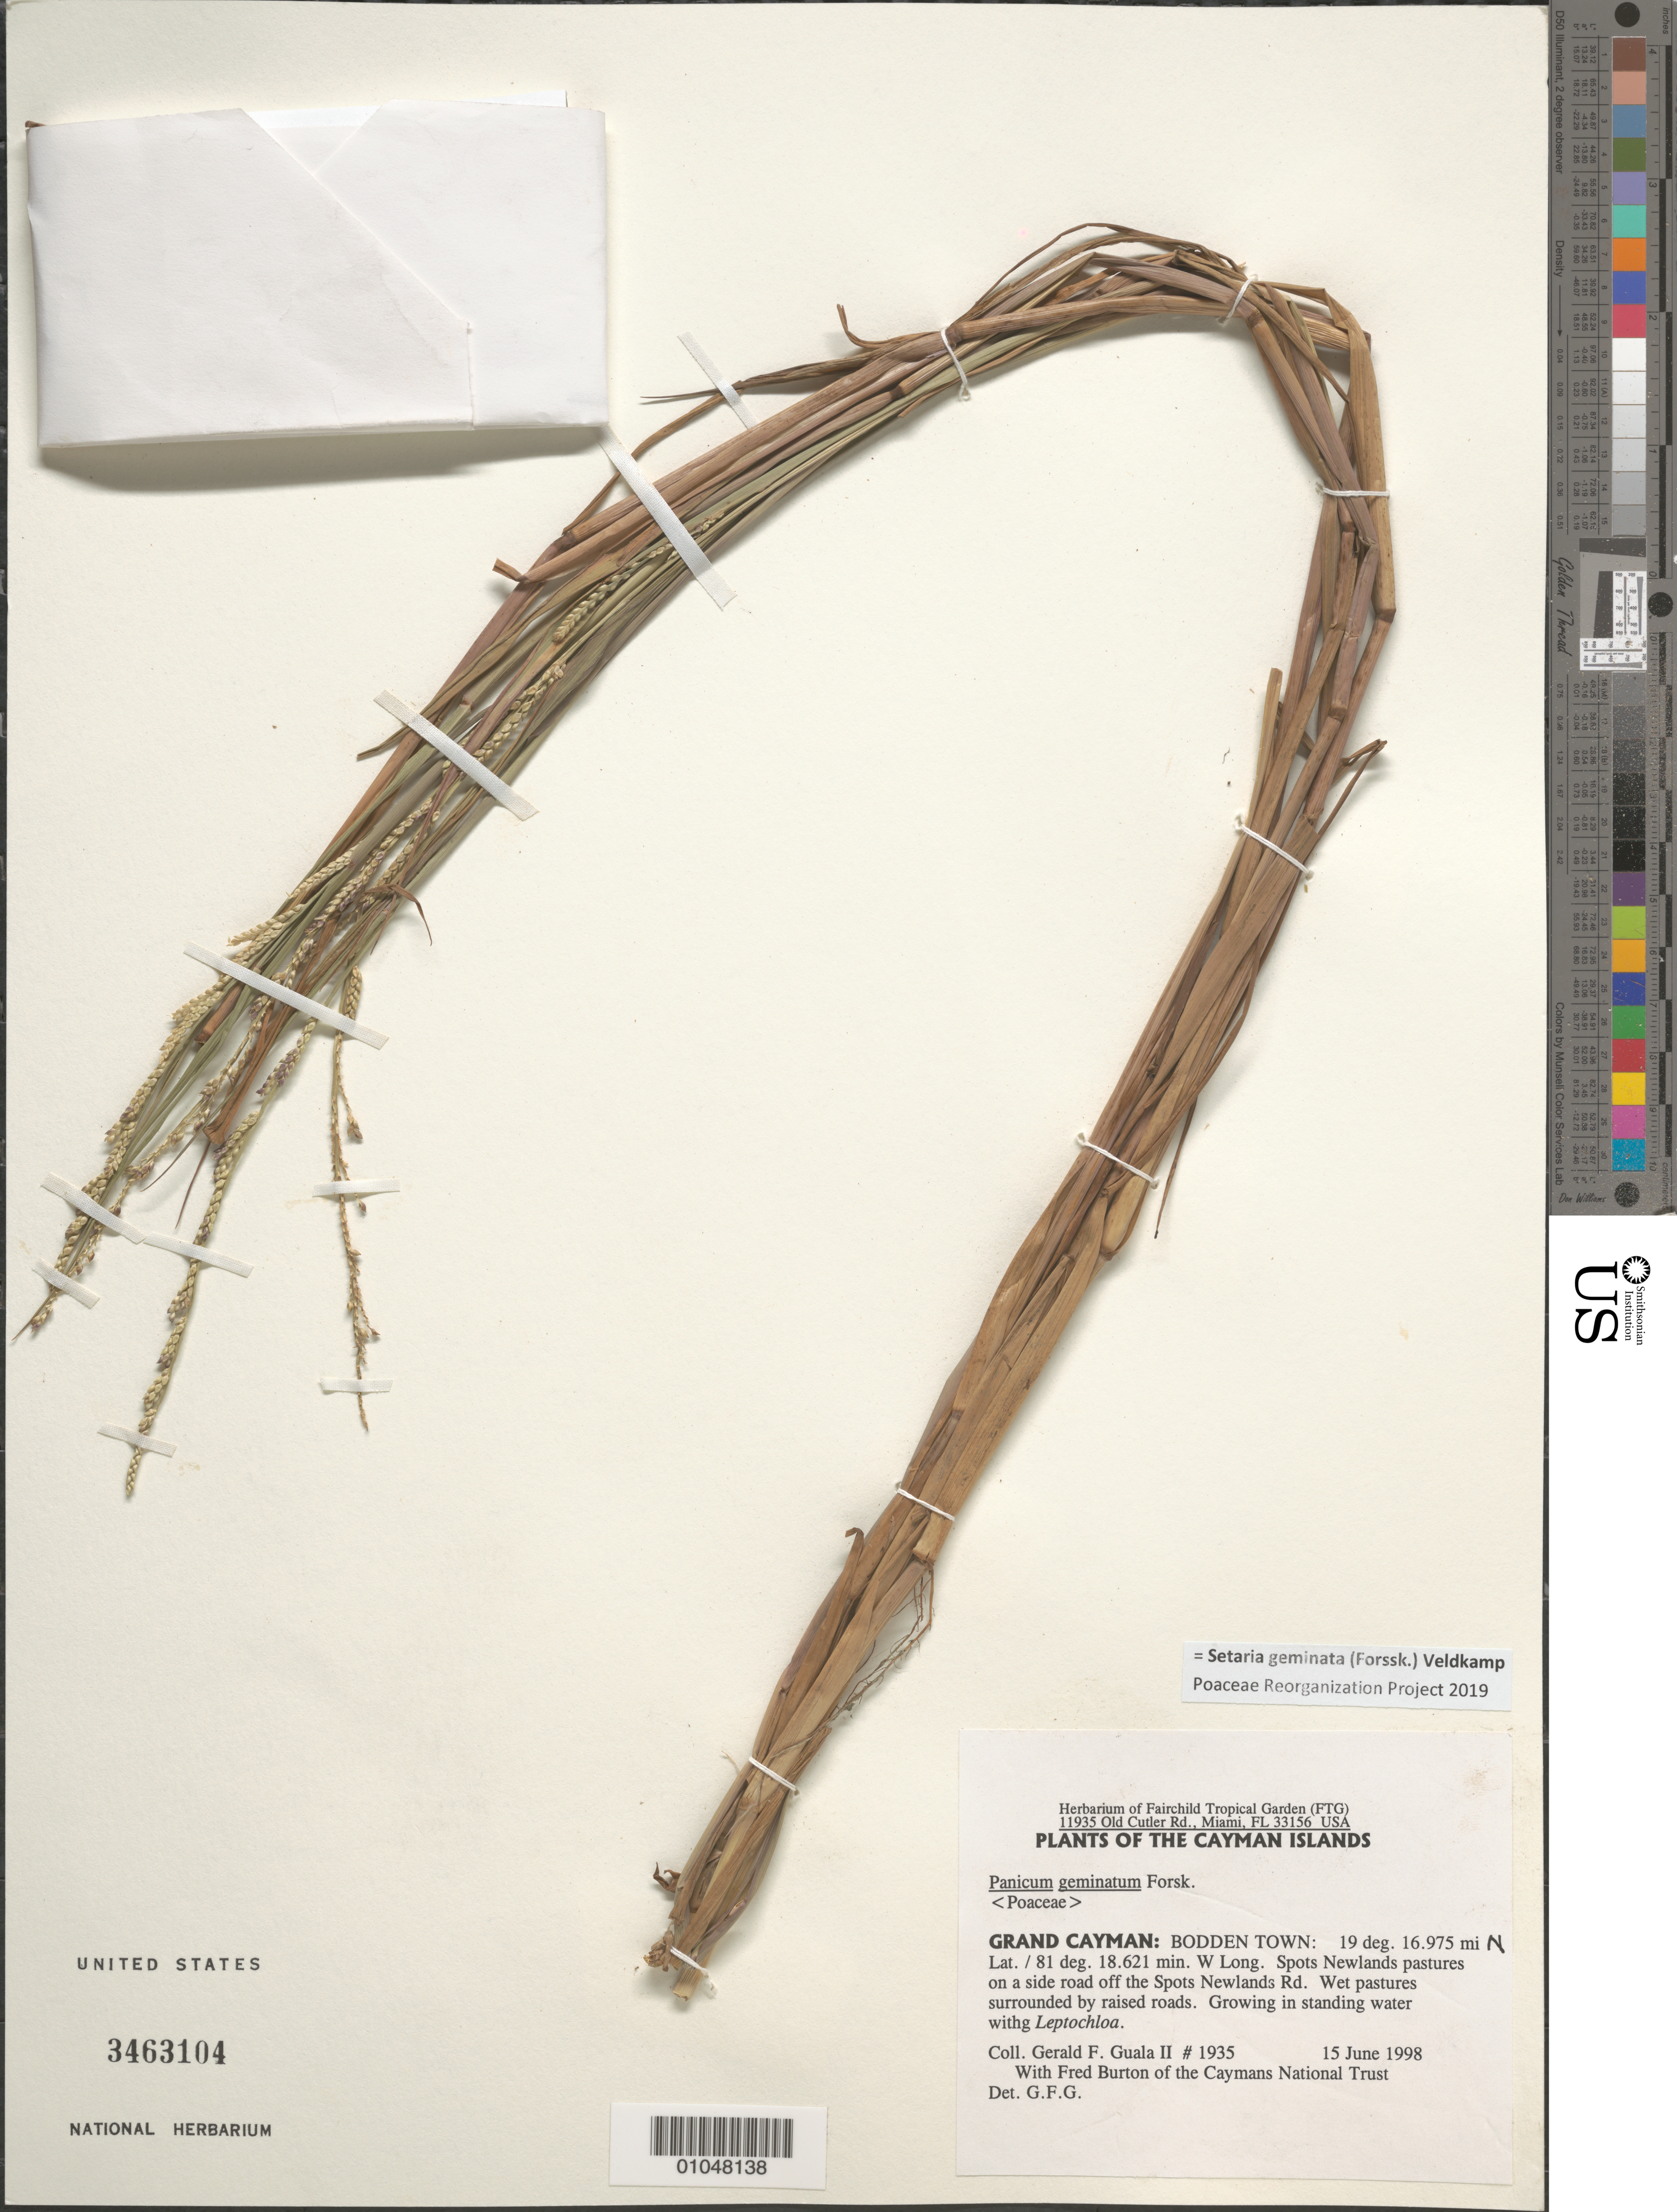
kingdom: Plantae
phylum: Tracheophyta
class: Liliopsida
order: Poales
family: Poaceae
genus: Panicum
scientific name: Panicum geminatum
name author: Forssk.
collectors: G. Guala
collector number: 1935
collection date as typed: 15 Jun 1998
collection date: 1998-06-15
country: Cayman Islands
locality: Bodden Town, Spots Newlands pastures on a side rd off of the Spots Newlands rd. Wet pastures surrounded by raised roads.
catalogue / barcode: US 3463104